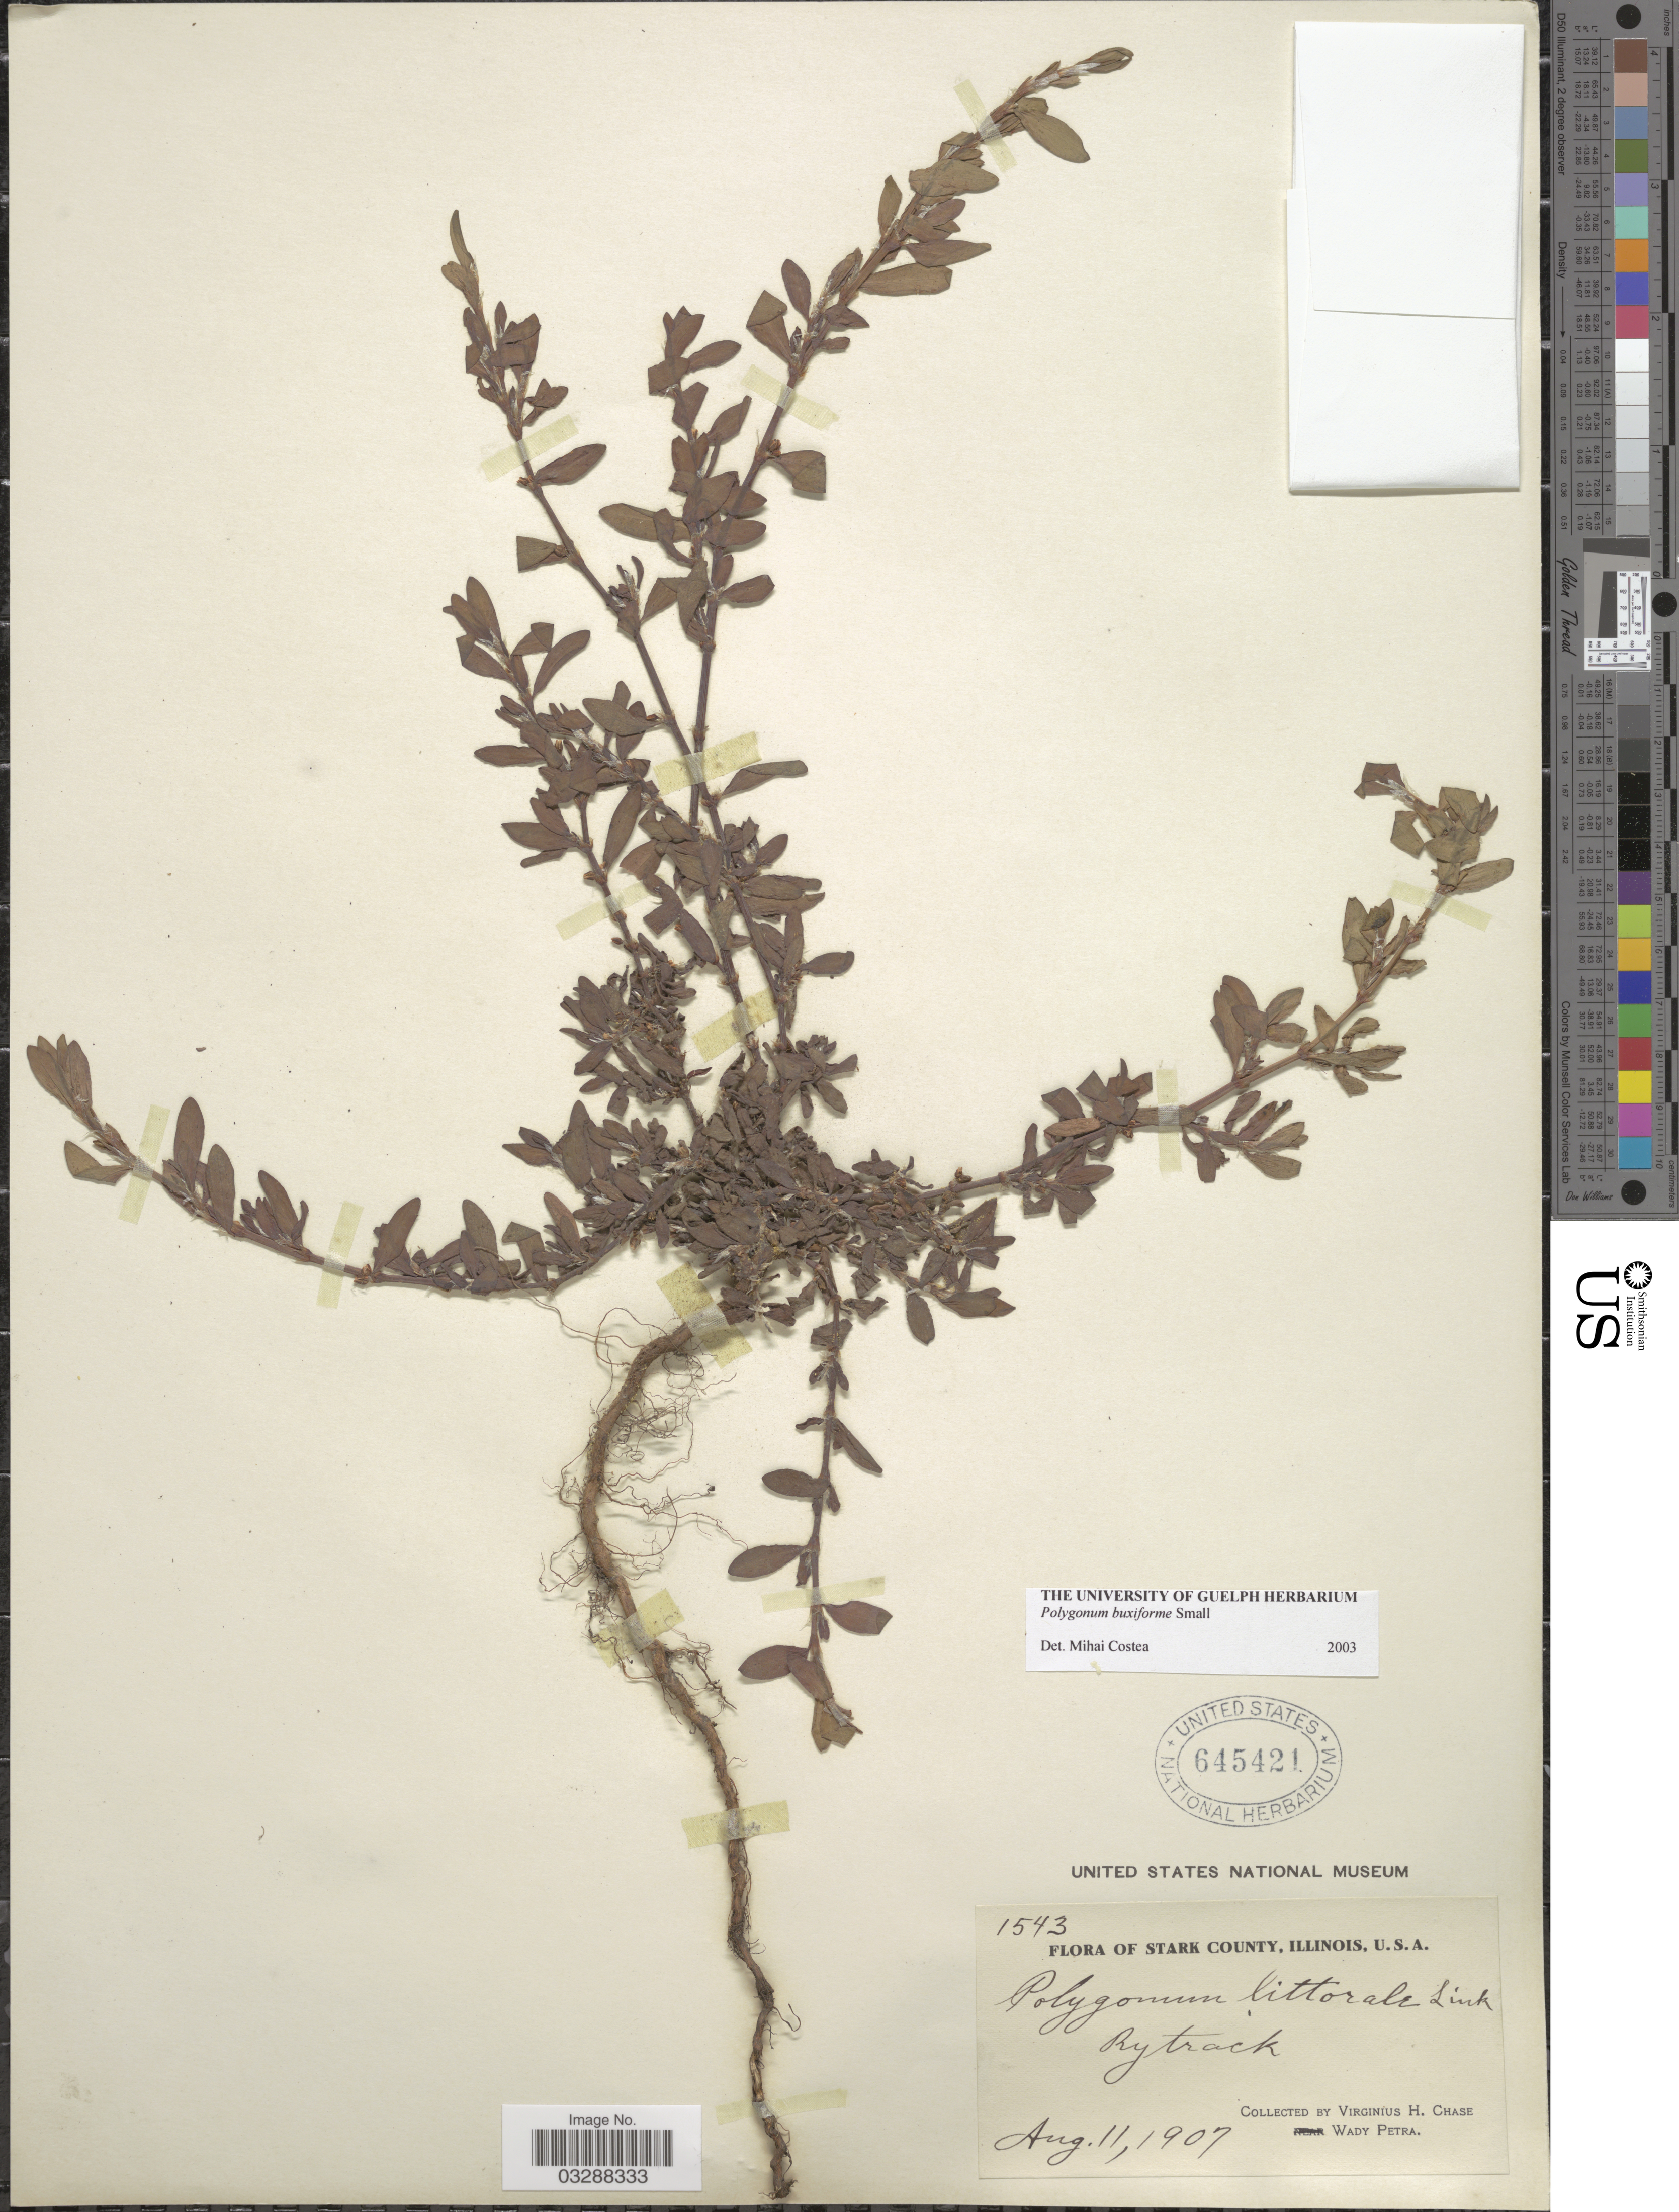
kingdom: Plantae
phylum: Tracheophyta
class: Magnoliopsida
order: Caryophyllales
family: Polygonaceae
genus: Polygonum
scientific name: Polygonum buxiforme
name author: Small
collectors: V. H. Chase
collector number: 1543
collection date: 1907-08-11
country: United States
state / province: Illinois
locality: Stark County, Wady Petra [unsure placement].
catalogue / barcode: US 645421